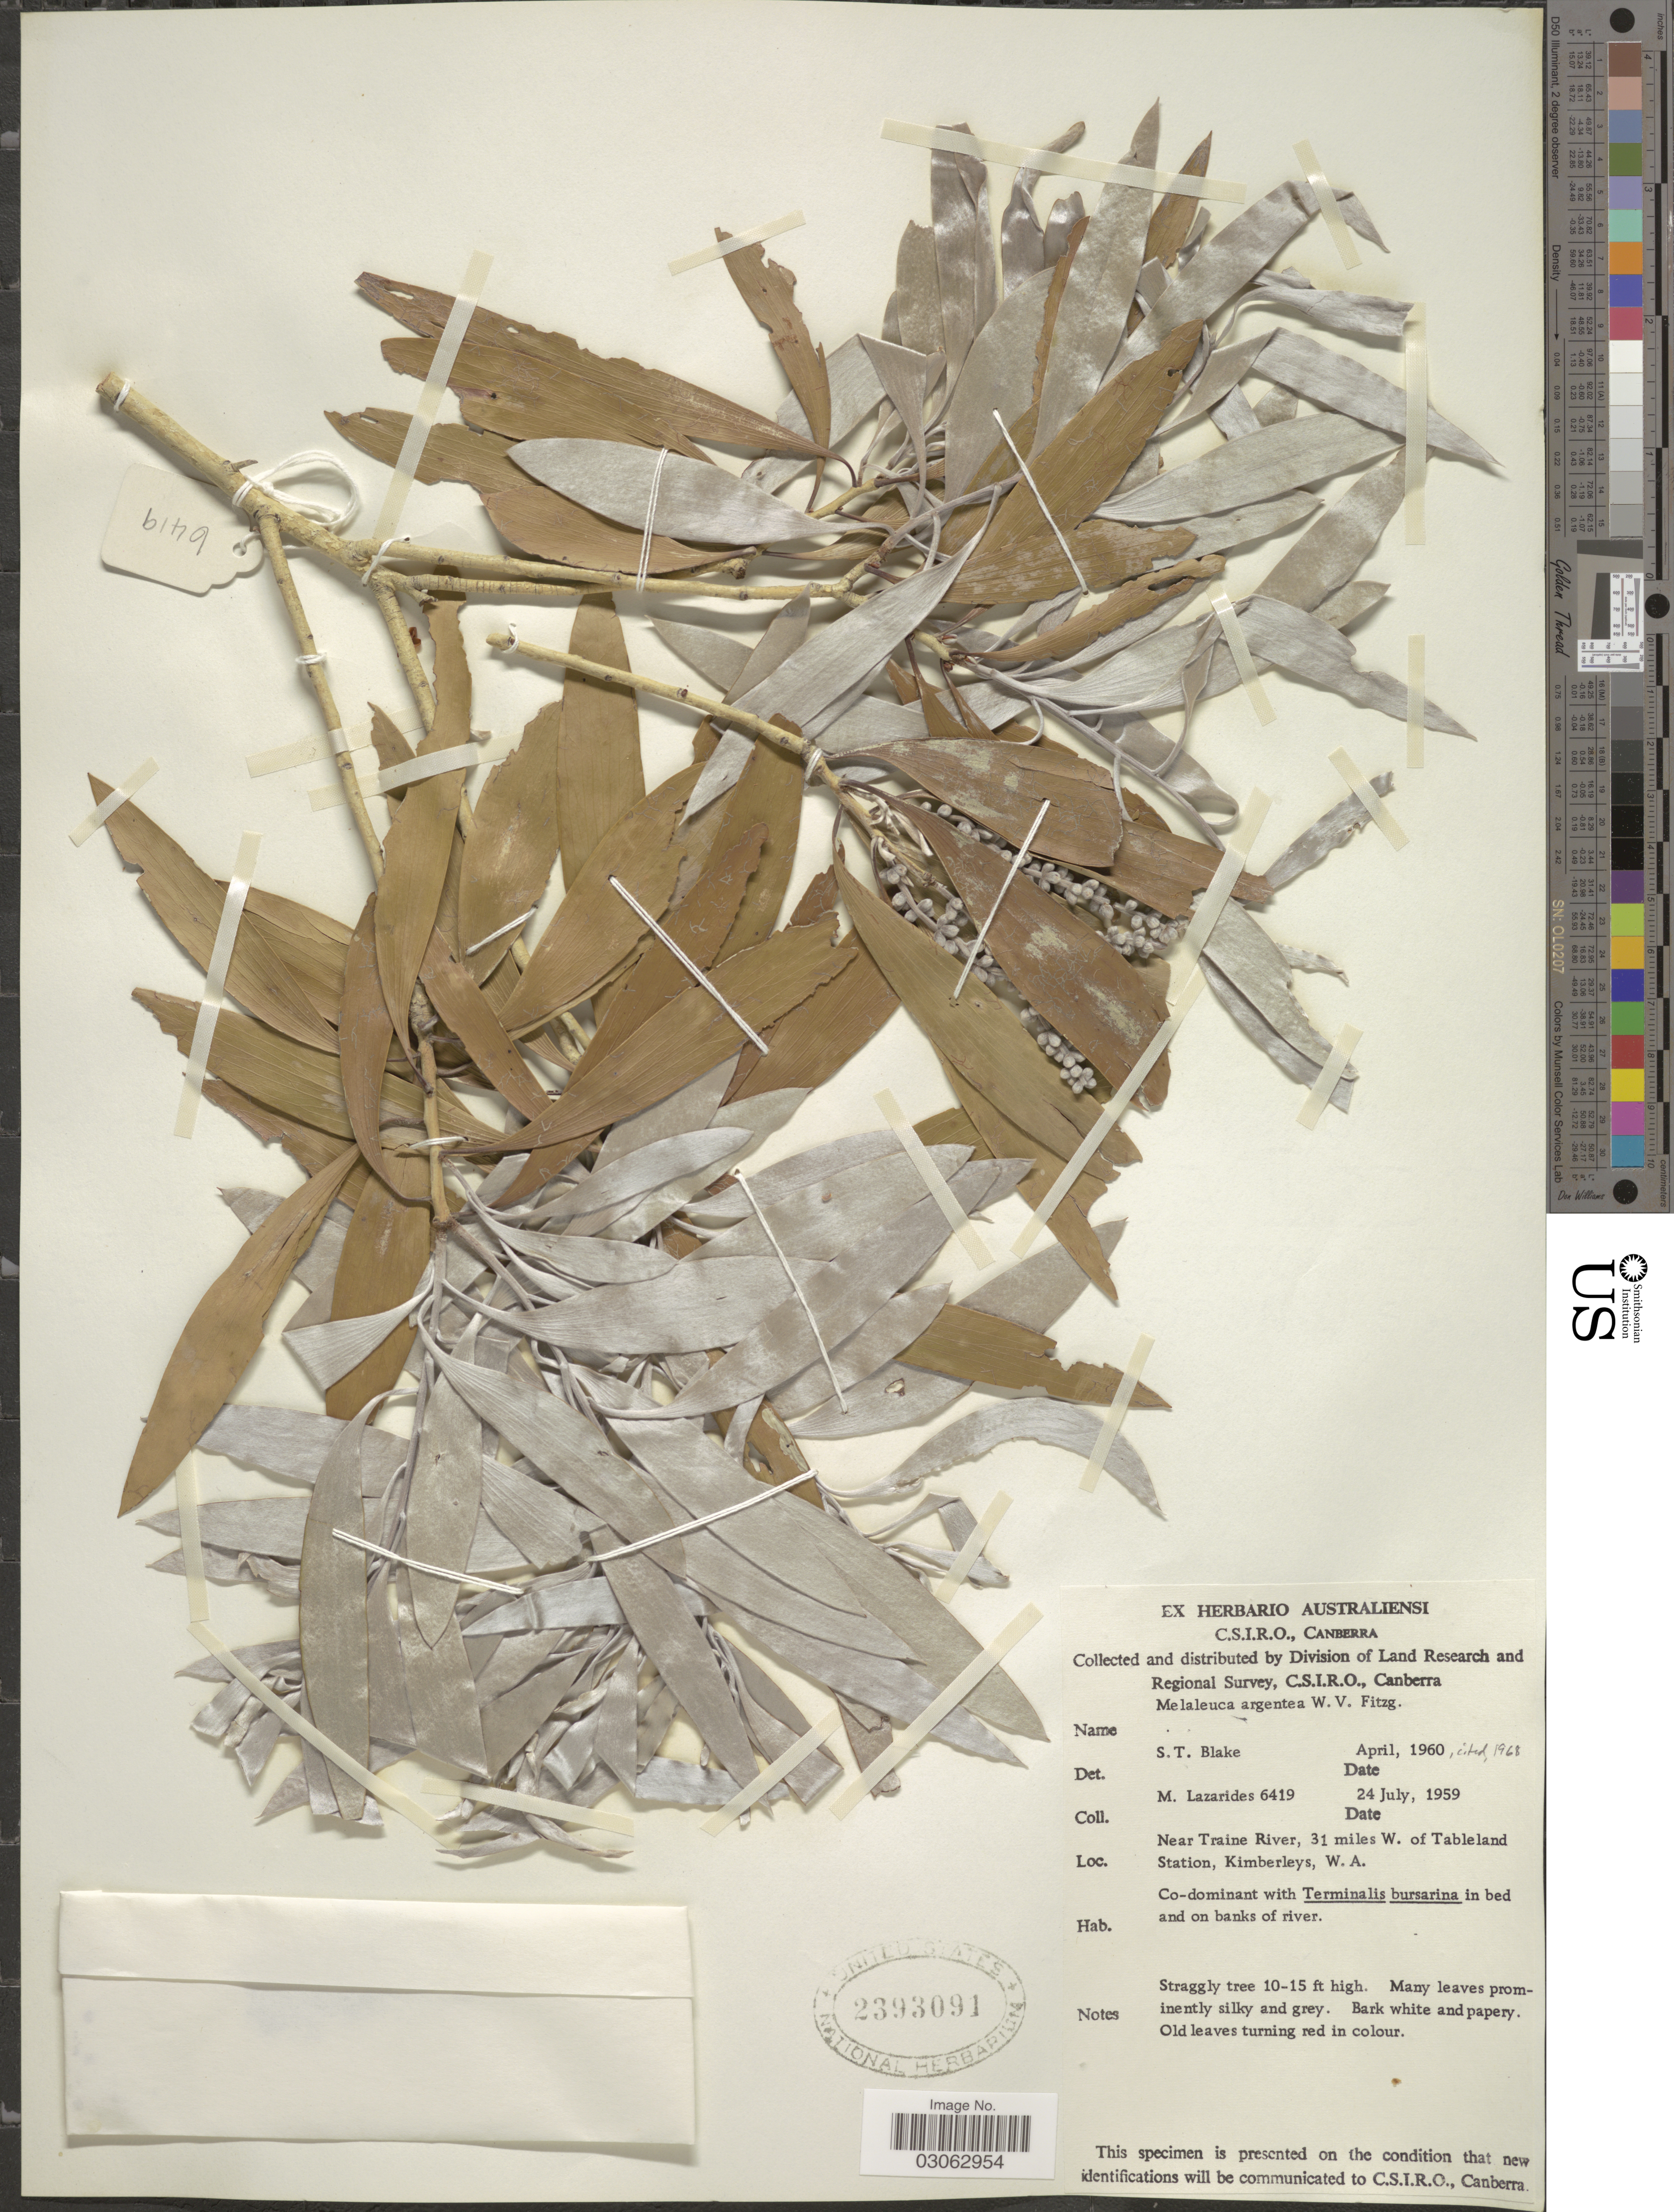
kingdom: Plantae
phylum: Tracheophyta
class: Magnoliopsida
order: Myrtales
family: Myrtaceae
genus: Melaleuca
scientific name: Melaleuca argentea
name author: W. Fitzg.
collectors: M. Lazarides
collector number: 6419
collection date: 1959-07-24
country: Australia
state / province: Western Australia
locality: Near Traine River, 31 miles W. of Tableland Station, Kimberleys.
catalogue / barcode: US 2393091